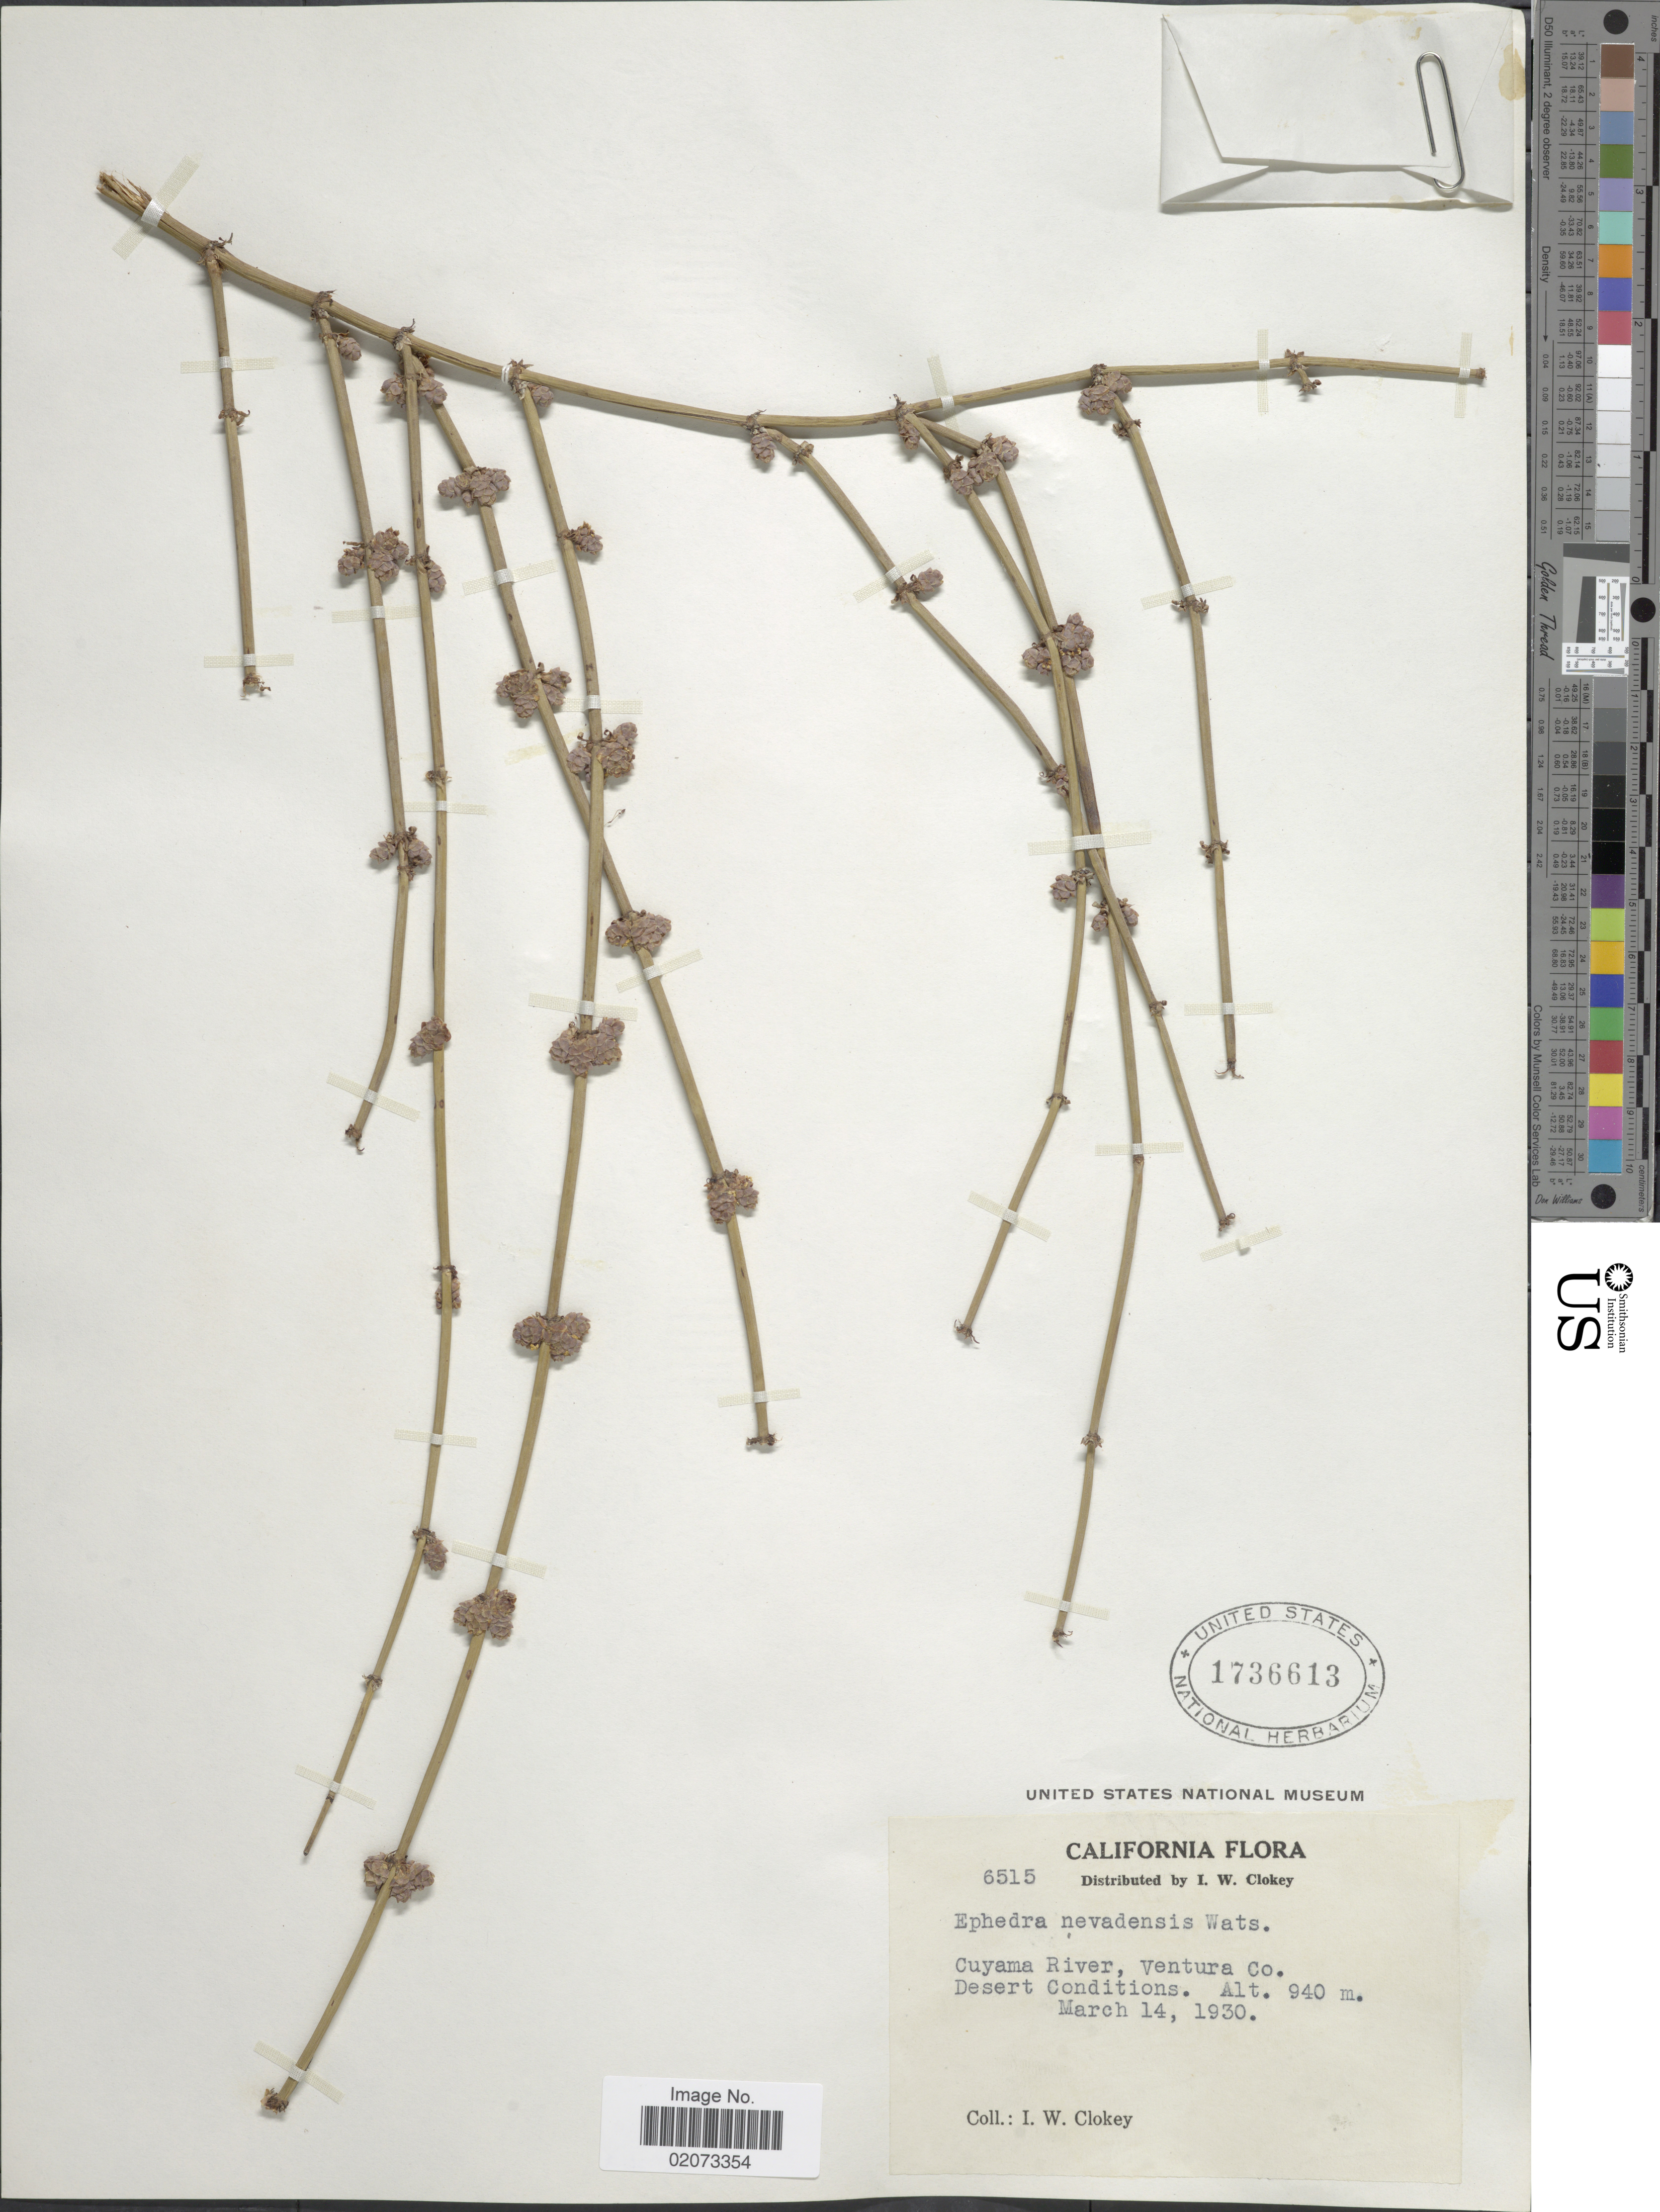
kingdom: Plantae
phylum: Tracheophyta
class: Gnetopsida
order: Ephedrales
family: Ephedraceae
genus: Ephedra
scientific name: Ephedra nevadensis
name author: S. Watson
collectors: I. W. Clokey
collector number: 6515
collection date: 1930-03-14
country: United States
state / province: California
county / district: Ventura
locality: Cuyama River, Ventura Co. Desert Conditions.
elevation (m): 940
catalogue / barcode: US 1736613